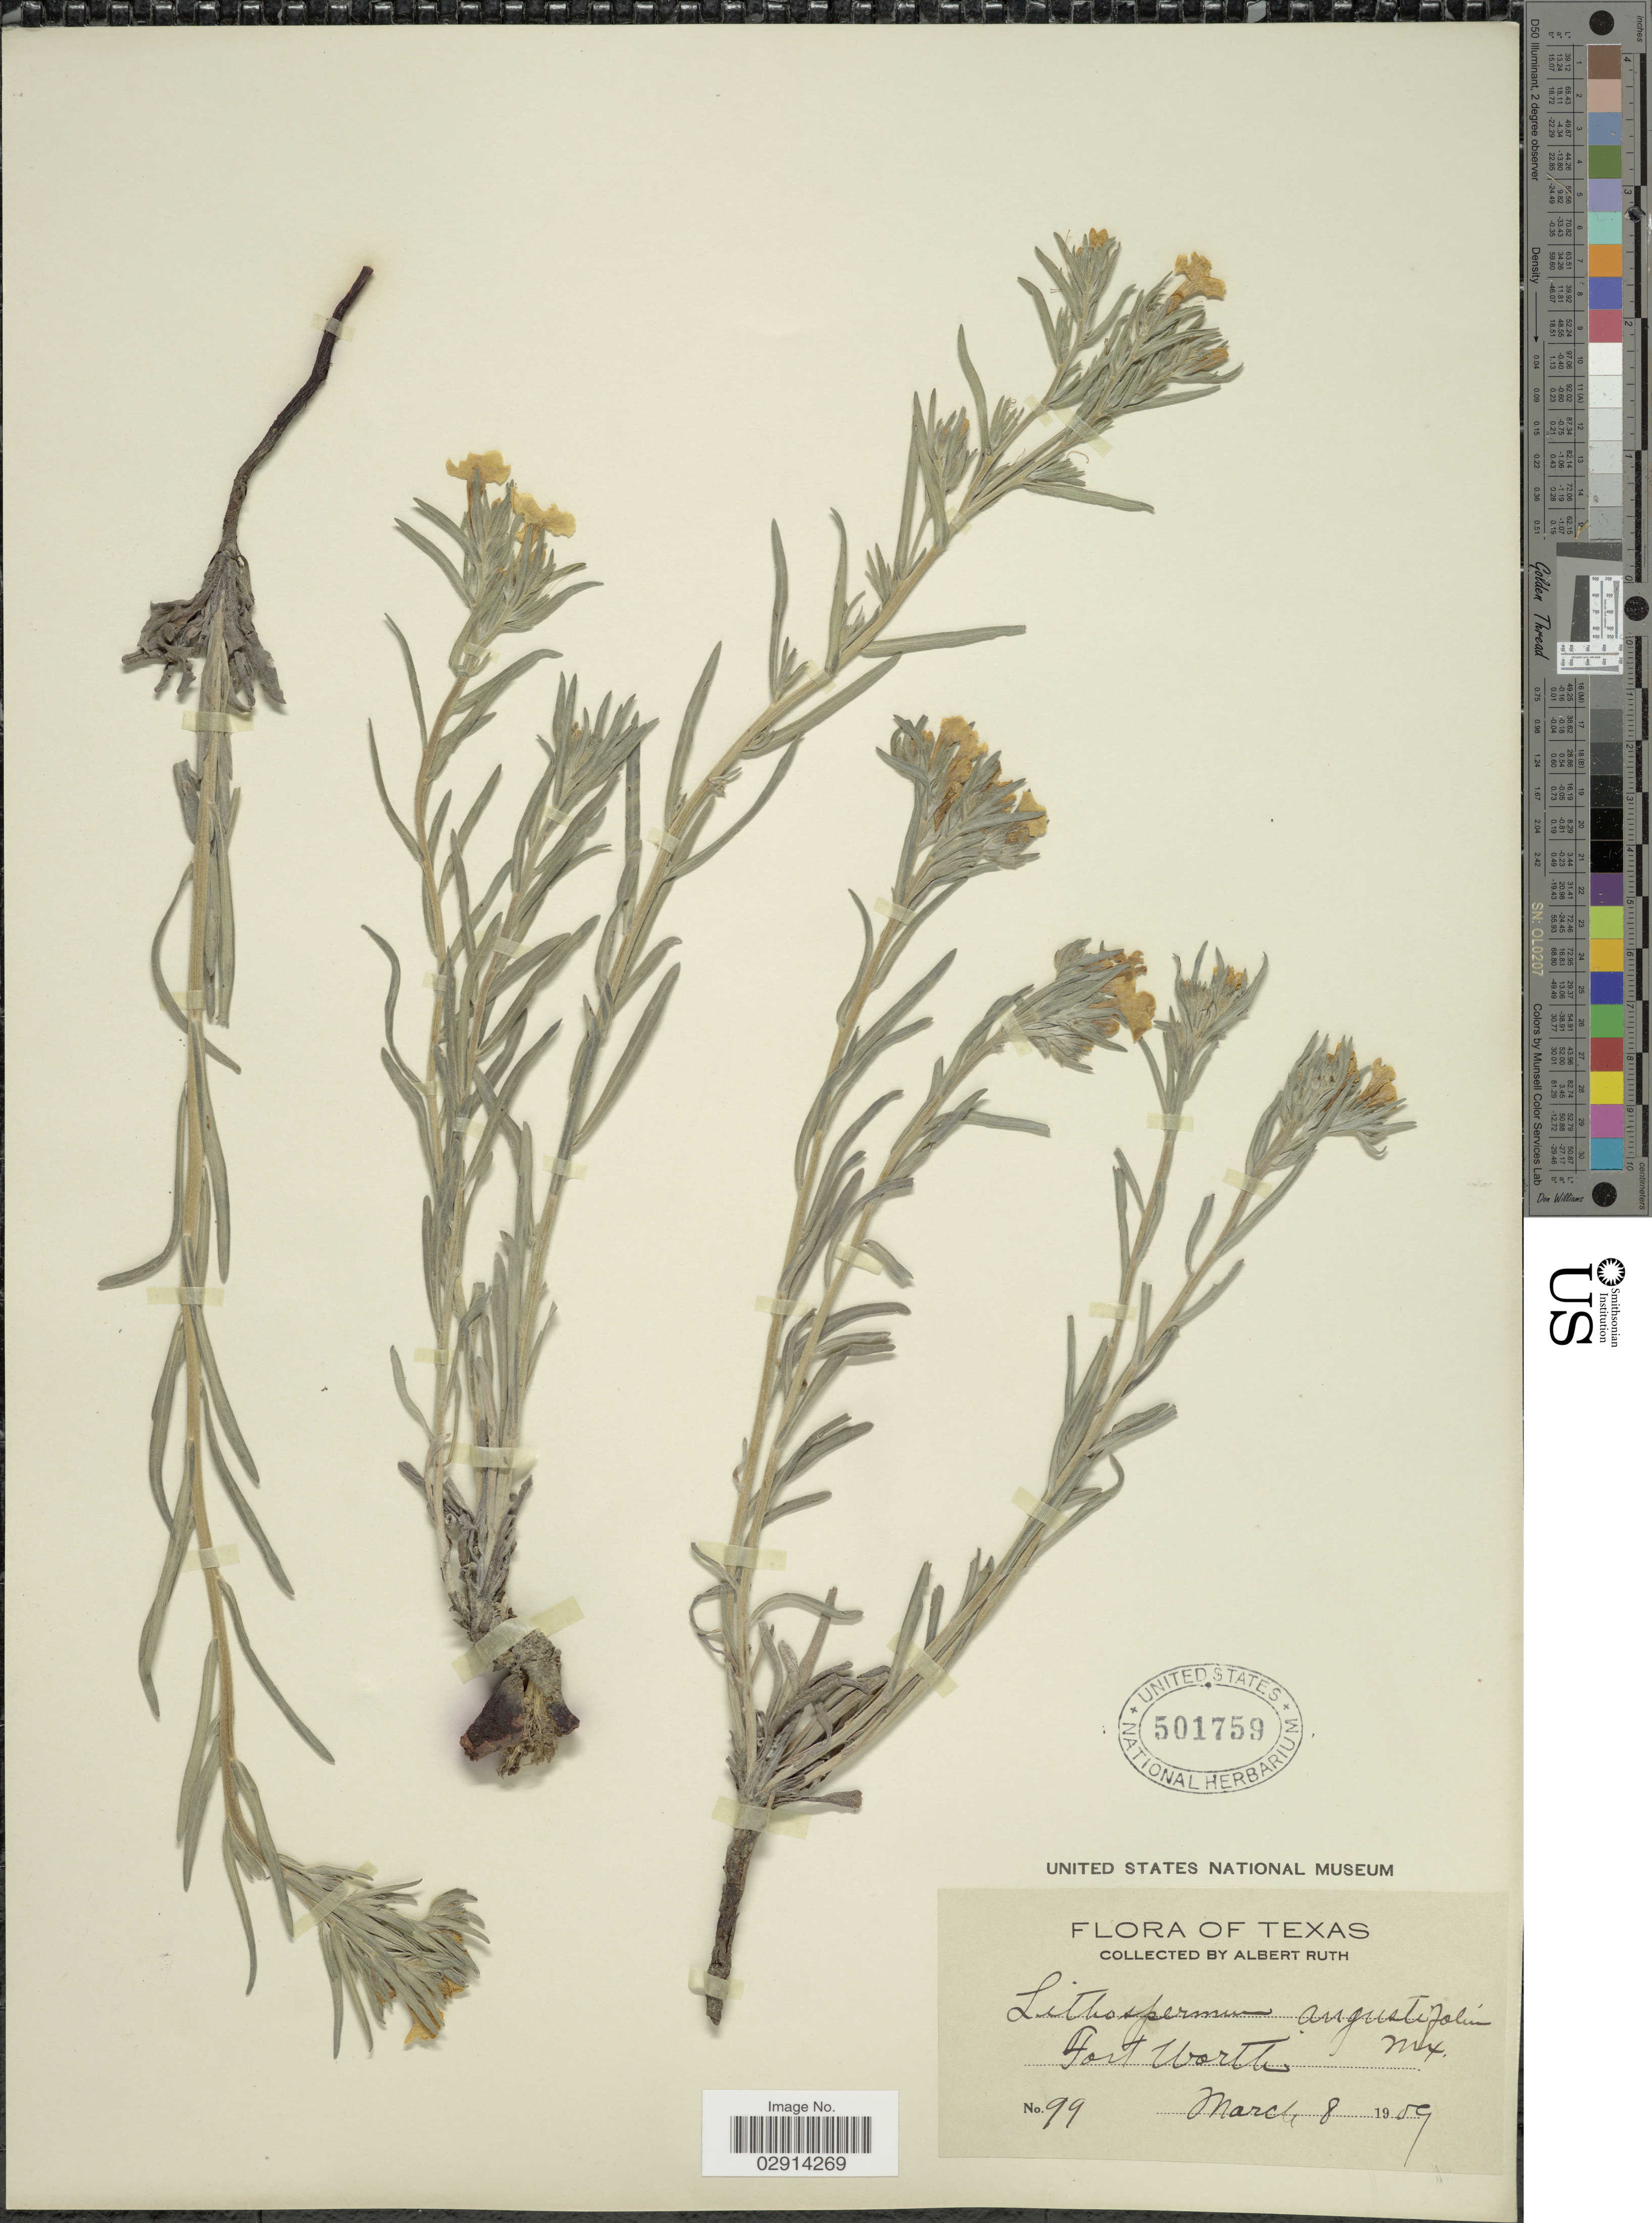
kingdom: Plantae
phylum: Tracheophyta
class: Magnoliopsida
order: Boraginales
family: Boraginaceae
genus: Lithospermum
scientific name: Lithospermum incisum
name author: Lehm.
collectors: A. Ruth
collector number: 99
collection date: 1909-03-08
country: United States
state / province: Texas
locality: Fort Worth.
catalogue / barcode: US 501759